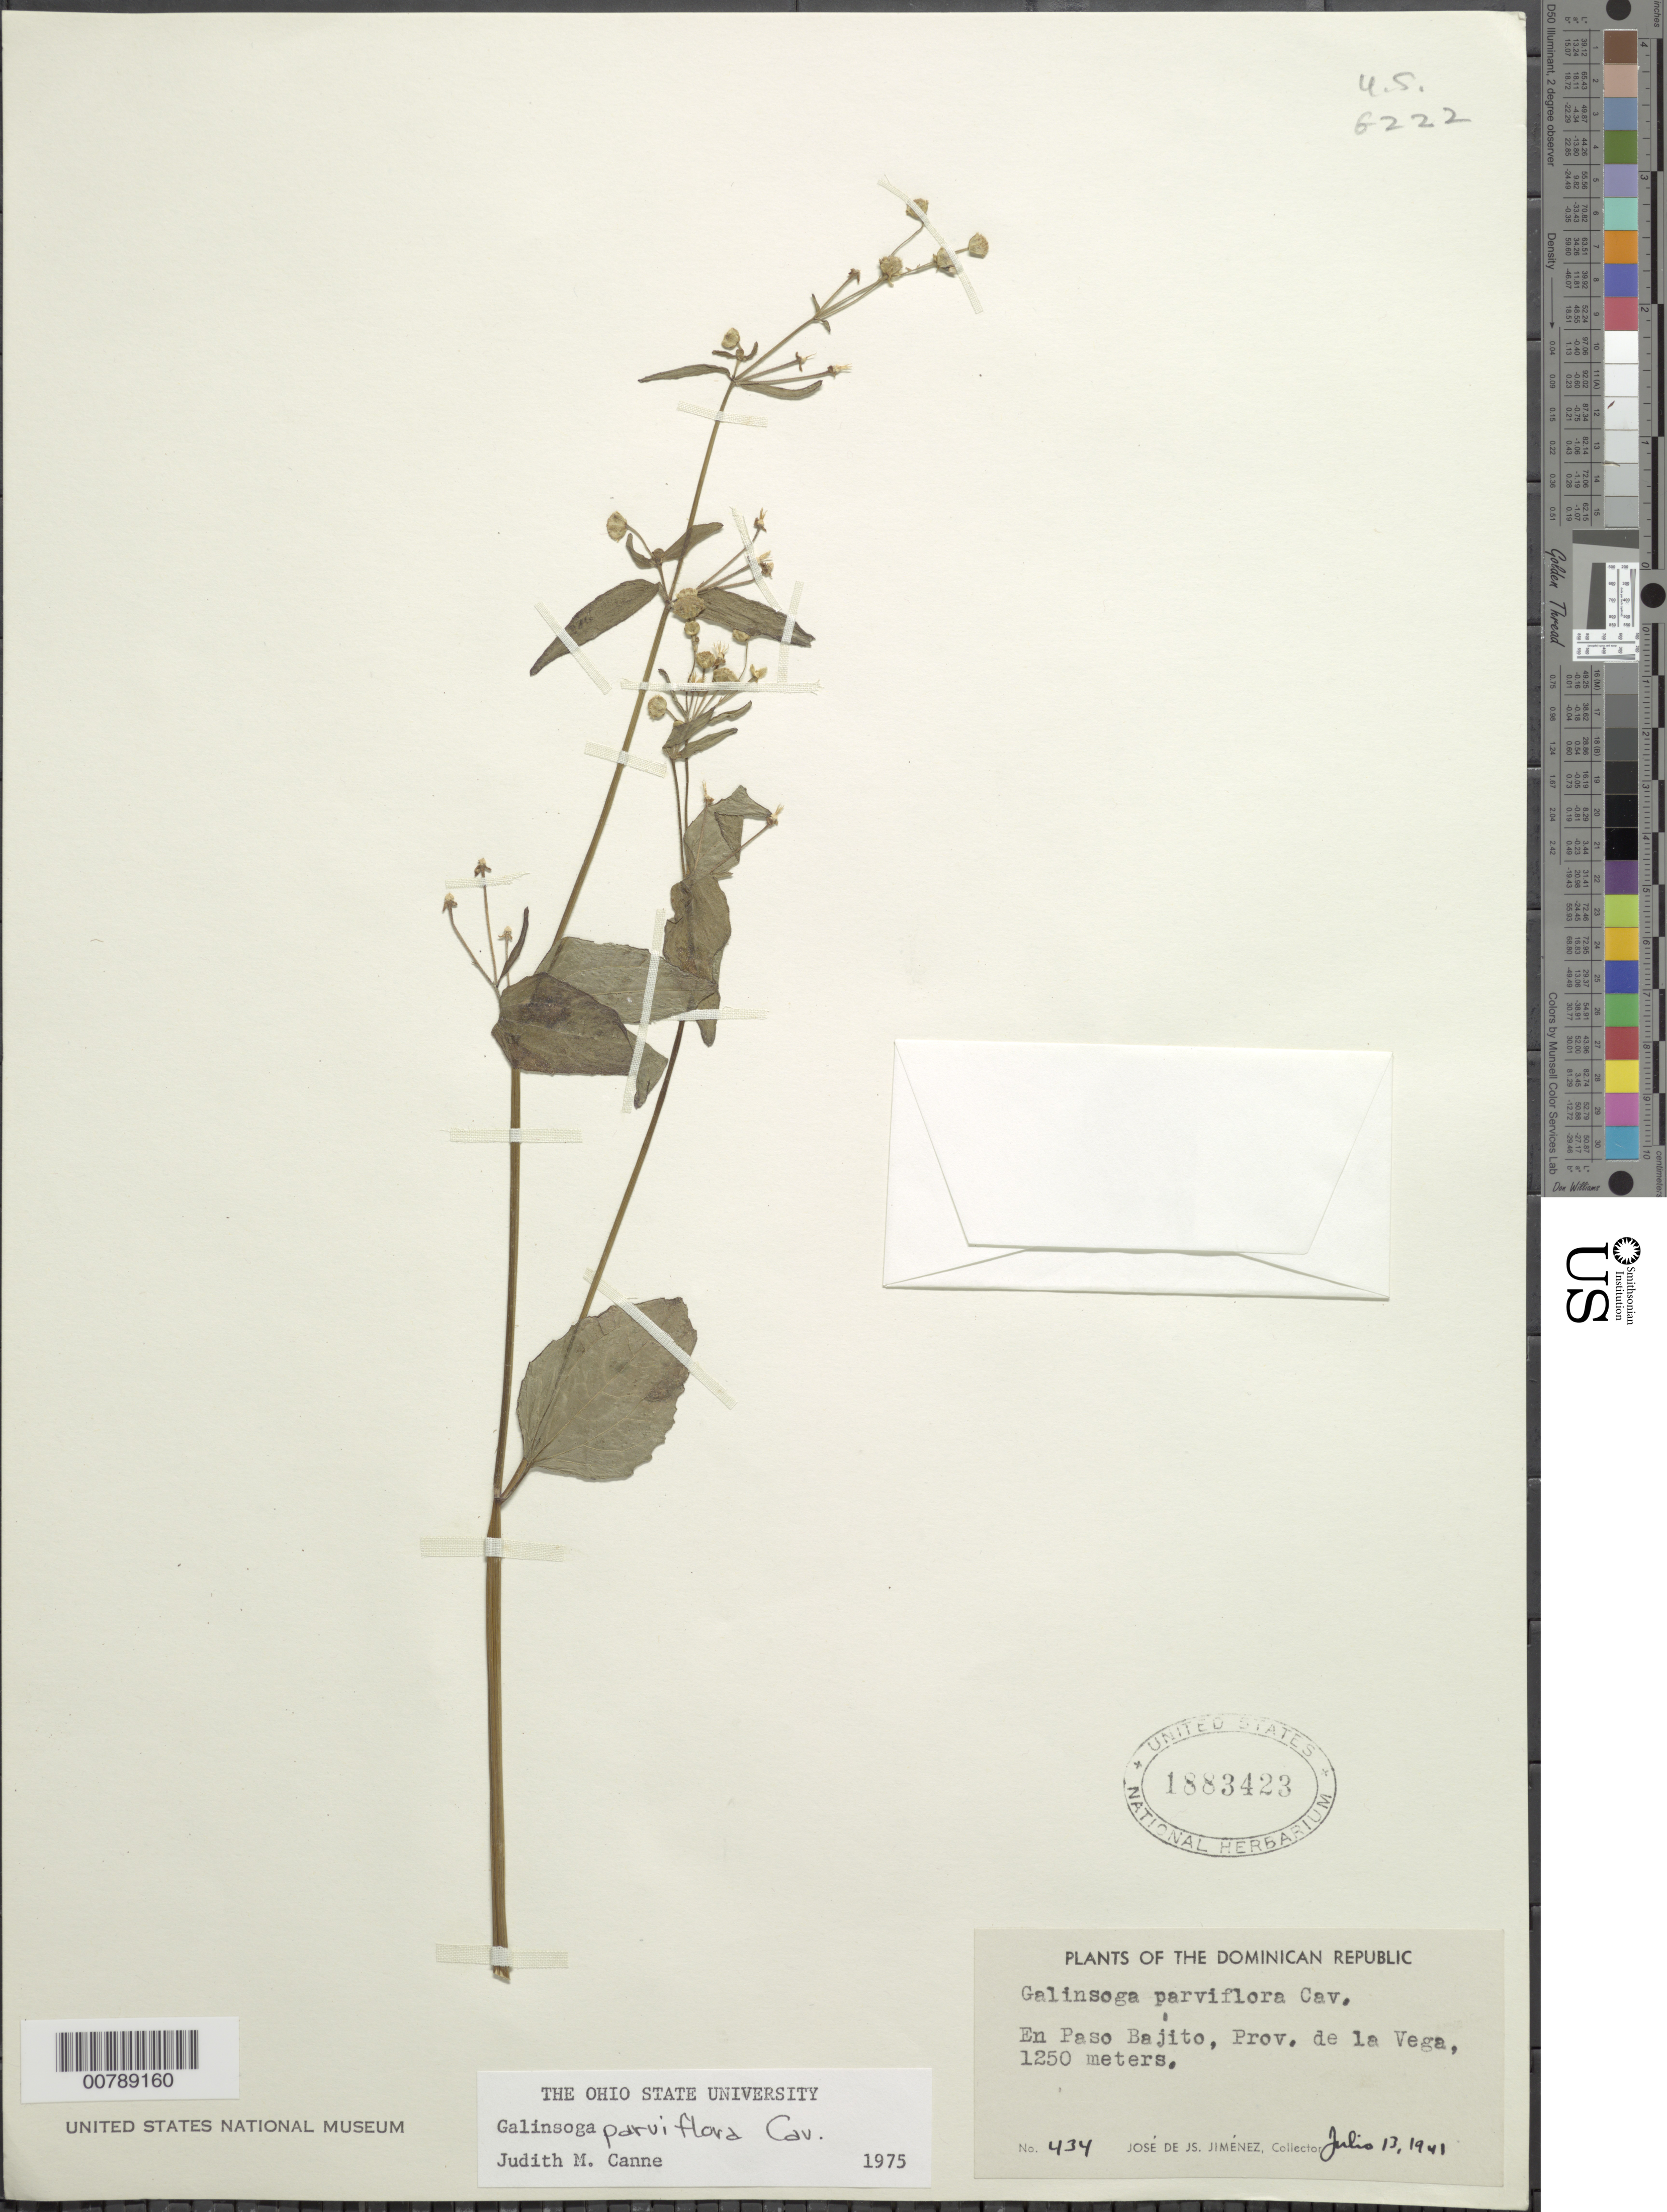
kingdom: Plantae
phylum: Tracheophyta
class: Magnoliopsida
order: Asterales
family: Asteraceae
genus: Galinsoga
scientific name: Galinsoga parviflora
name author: Cav.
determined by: Canne-Hilliker, J. M.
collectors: J. J. Jiménez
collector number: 434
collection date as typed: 13 Jul 1941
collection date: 1941-07-13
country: Dominican Republic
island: Hispaniola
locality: En Paso Bajito, Provincia de La Vega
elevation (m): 1250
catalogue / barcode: US 1883423